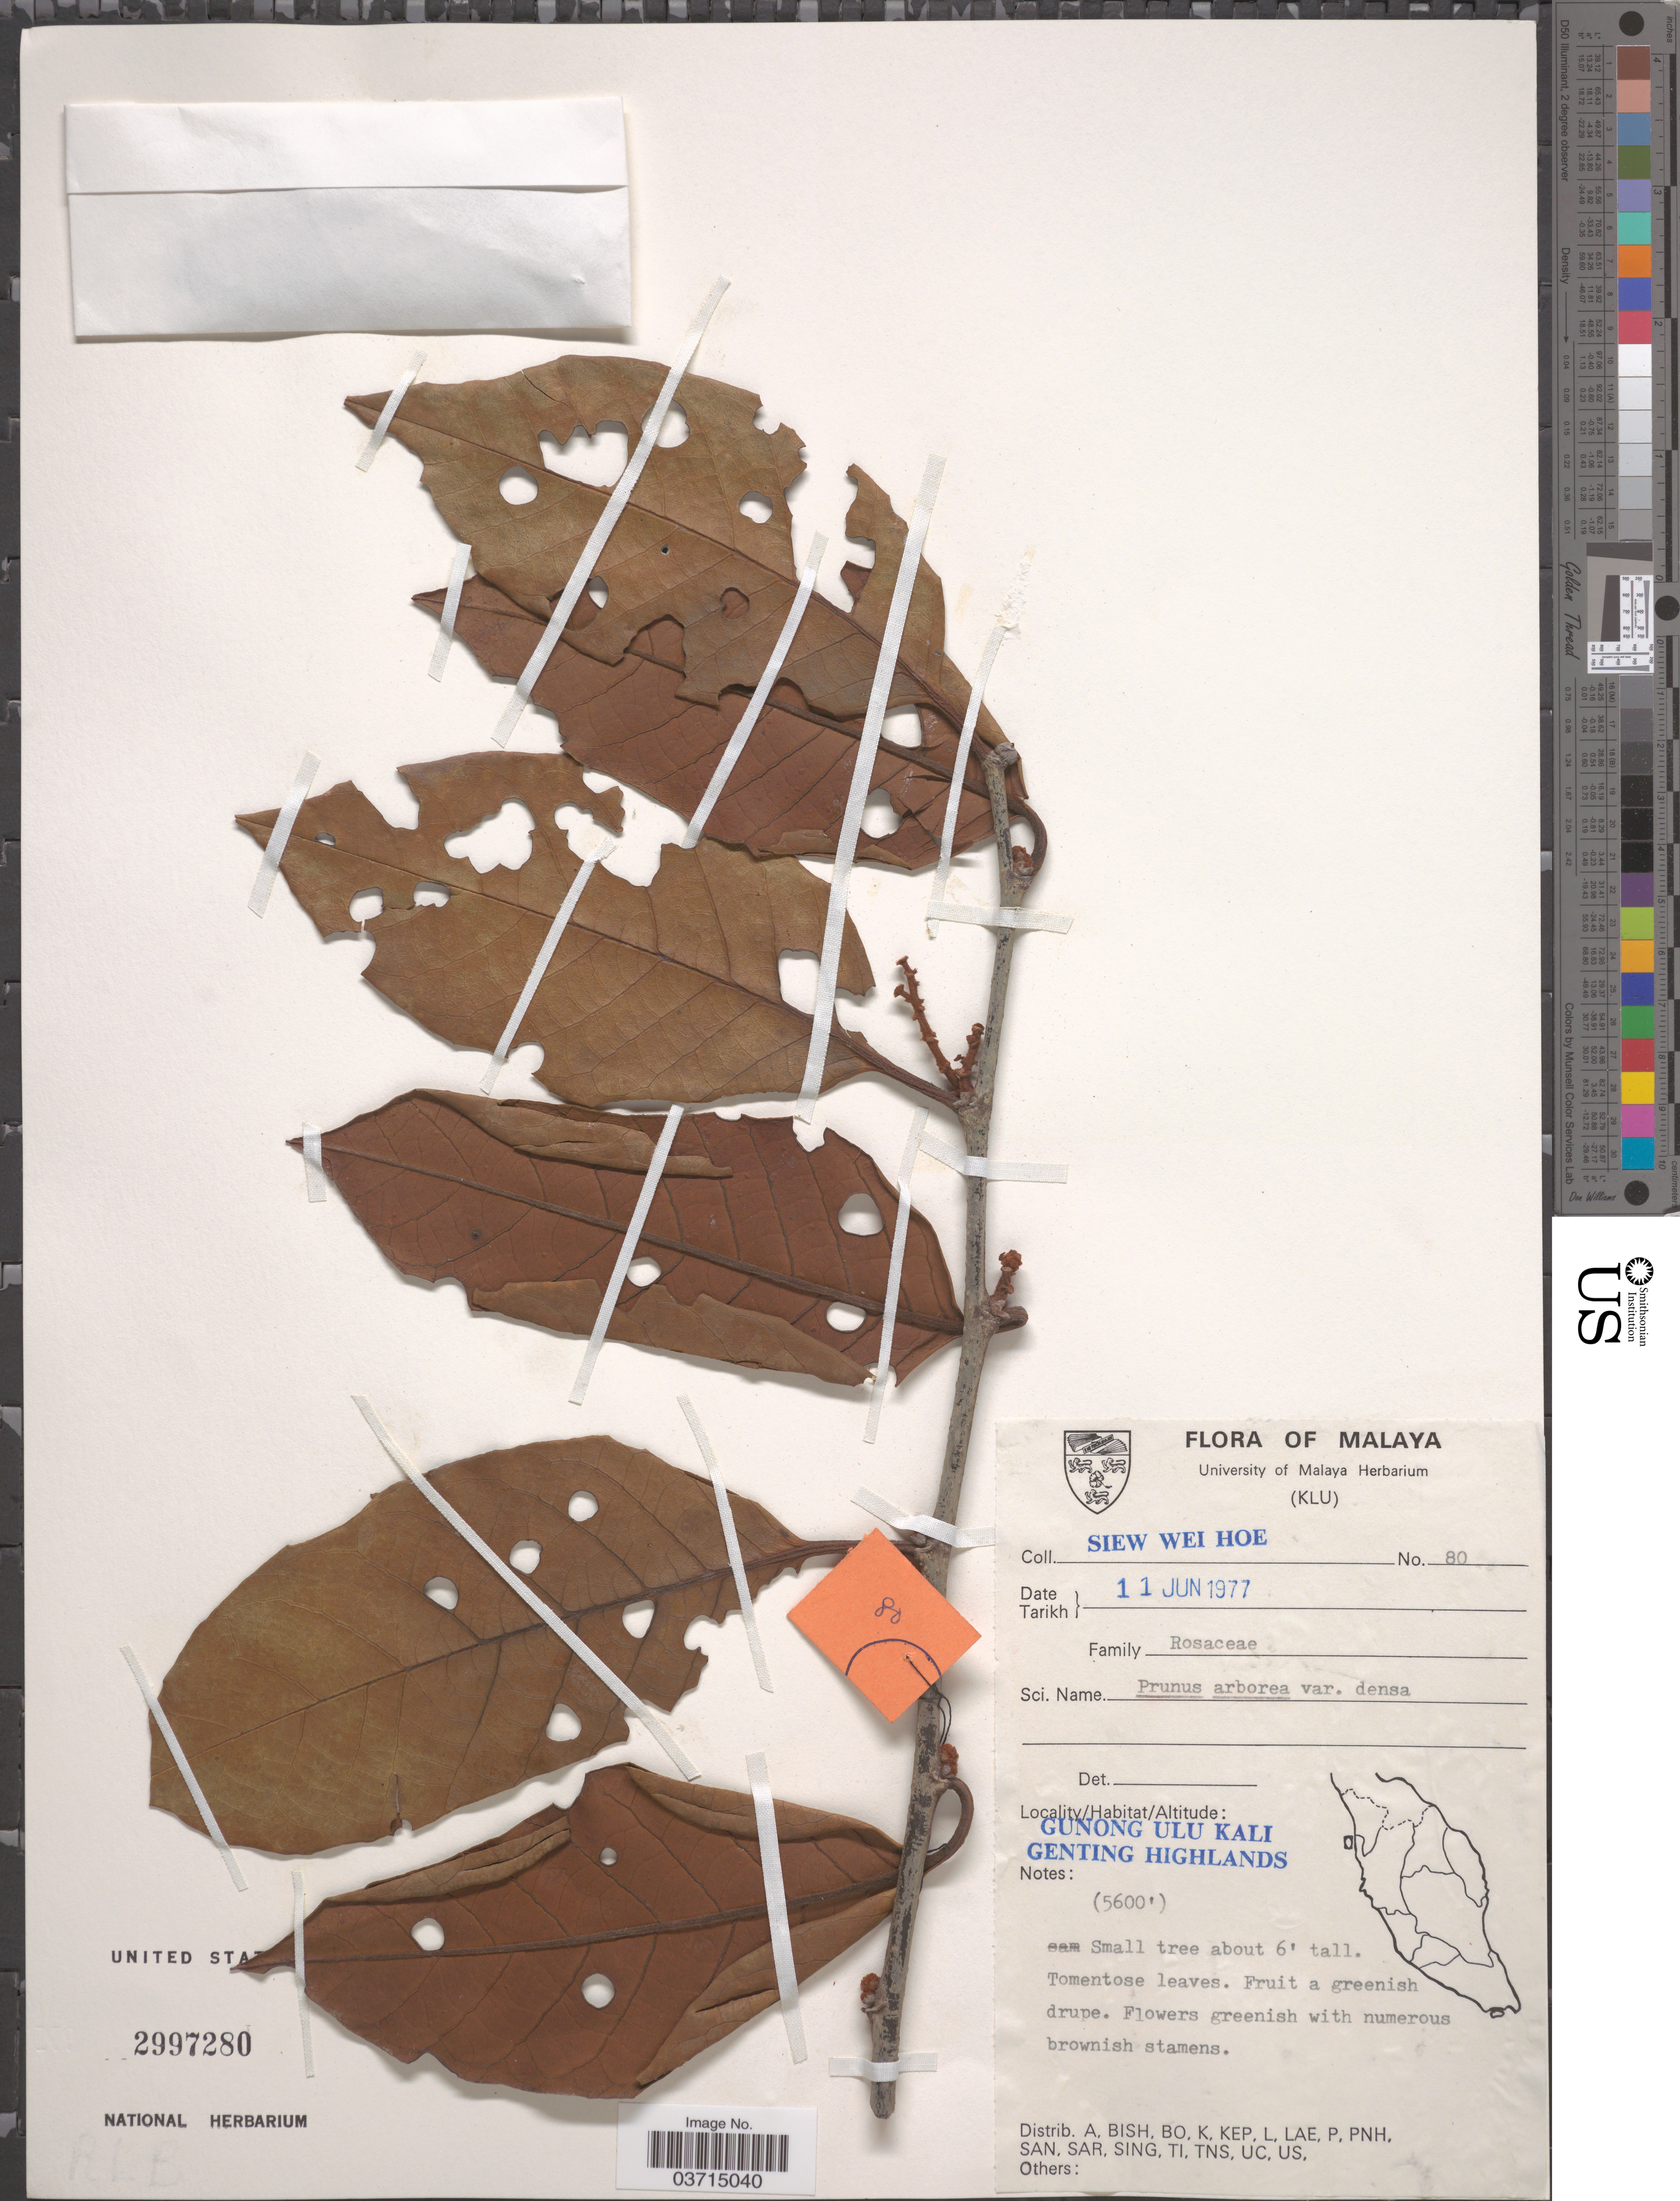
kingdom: Plantae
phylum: Tracheophyta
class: Magnoliopsida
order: Rosales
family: Rosaceae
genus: Prunus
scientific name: Prunus arborea var. densa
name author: (King) Kalkman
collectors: W. H. Siew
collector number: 80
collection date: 1977-06-11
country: Malaysia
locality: Malaya. Gunong Ulu Kali. Genting Highlands.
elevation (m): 1707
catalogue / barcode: US 2997280